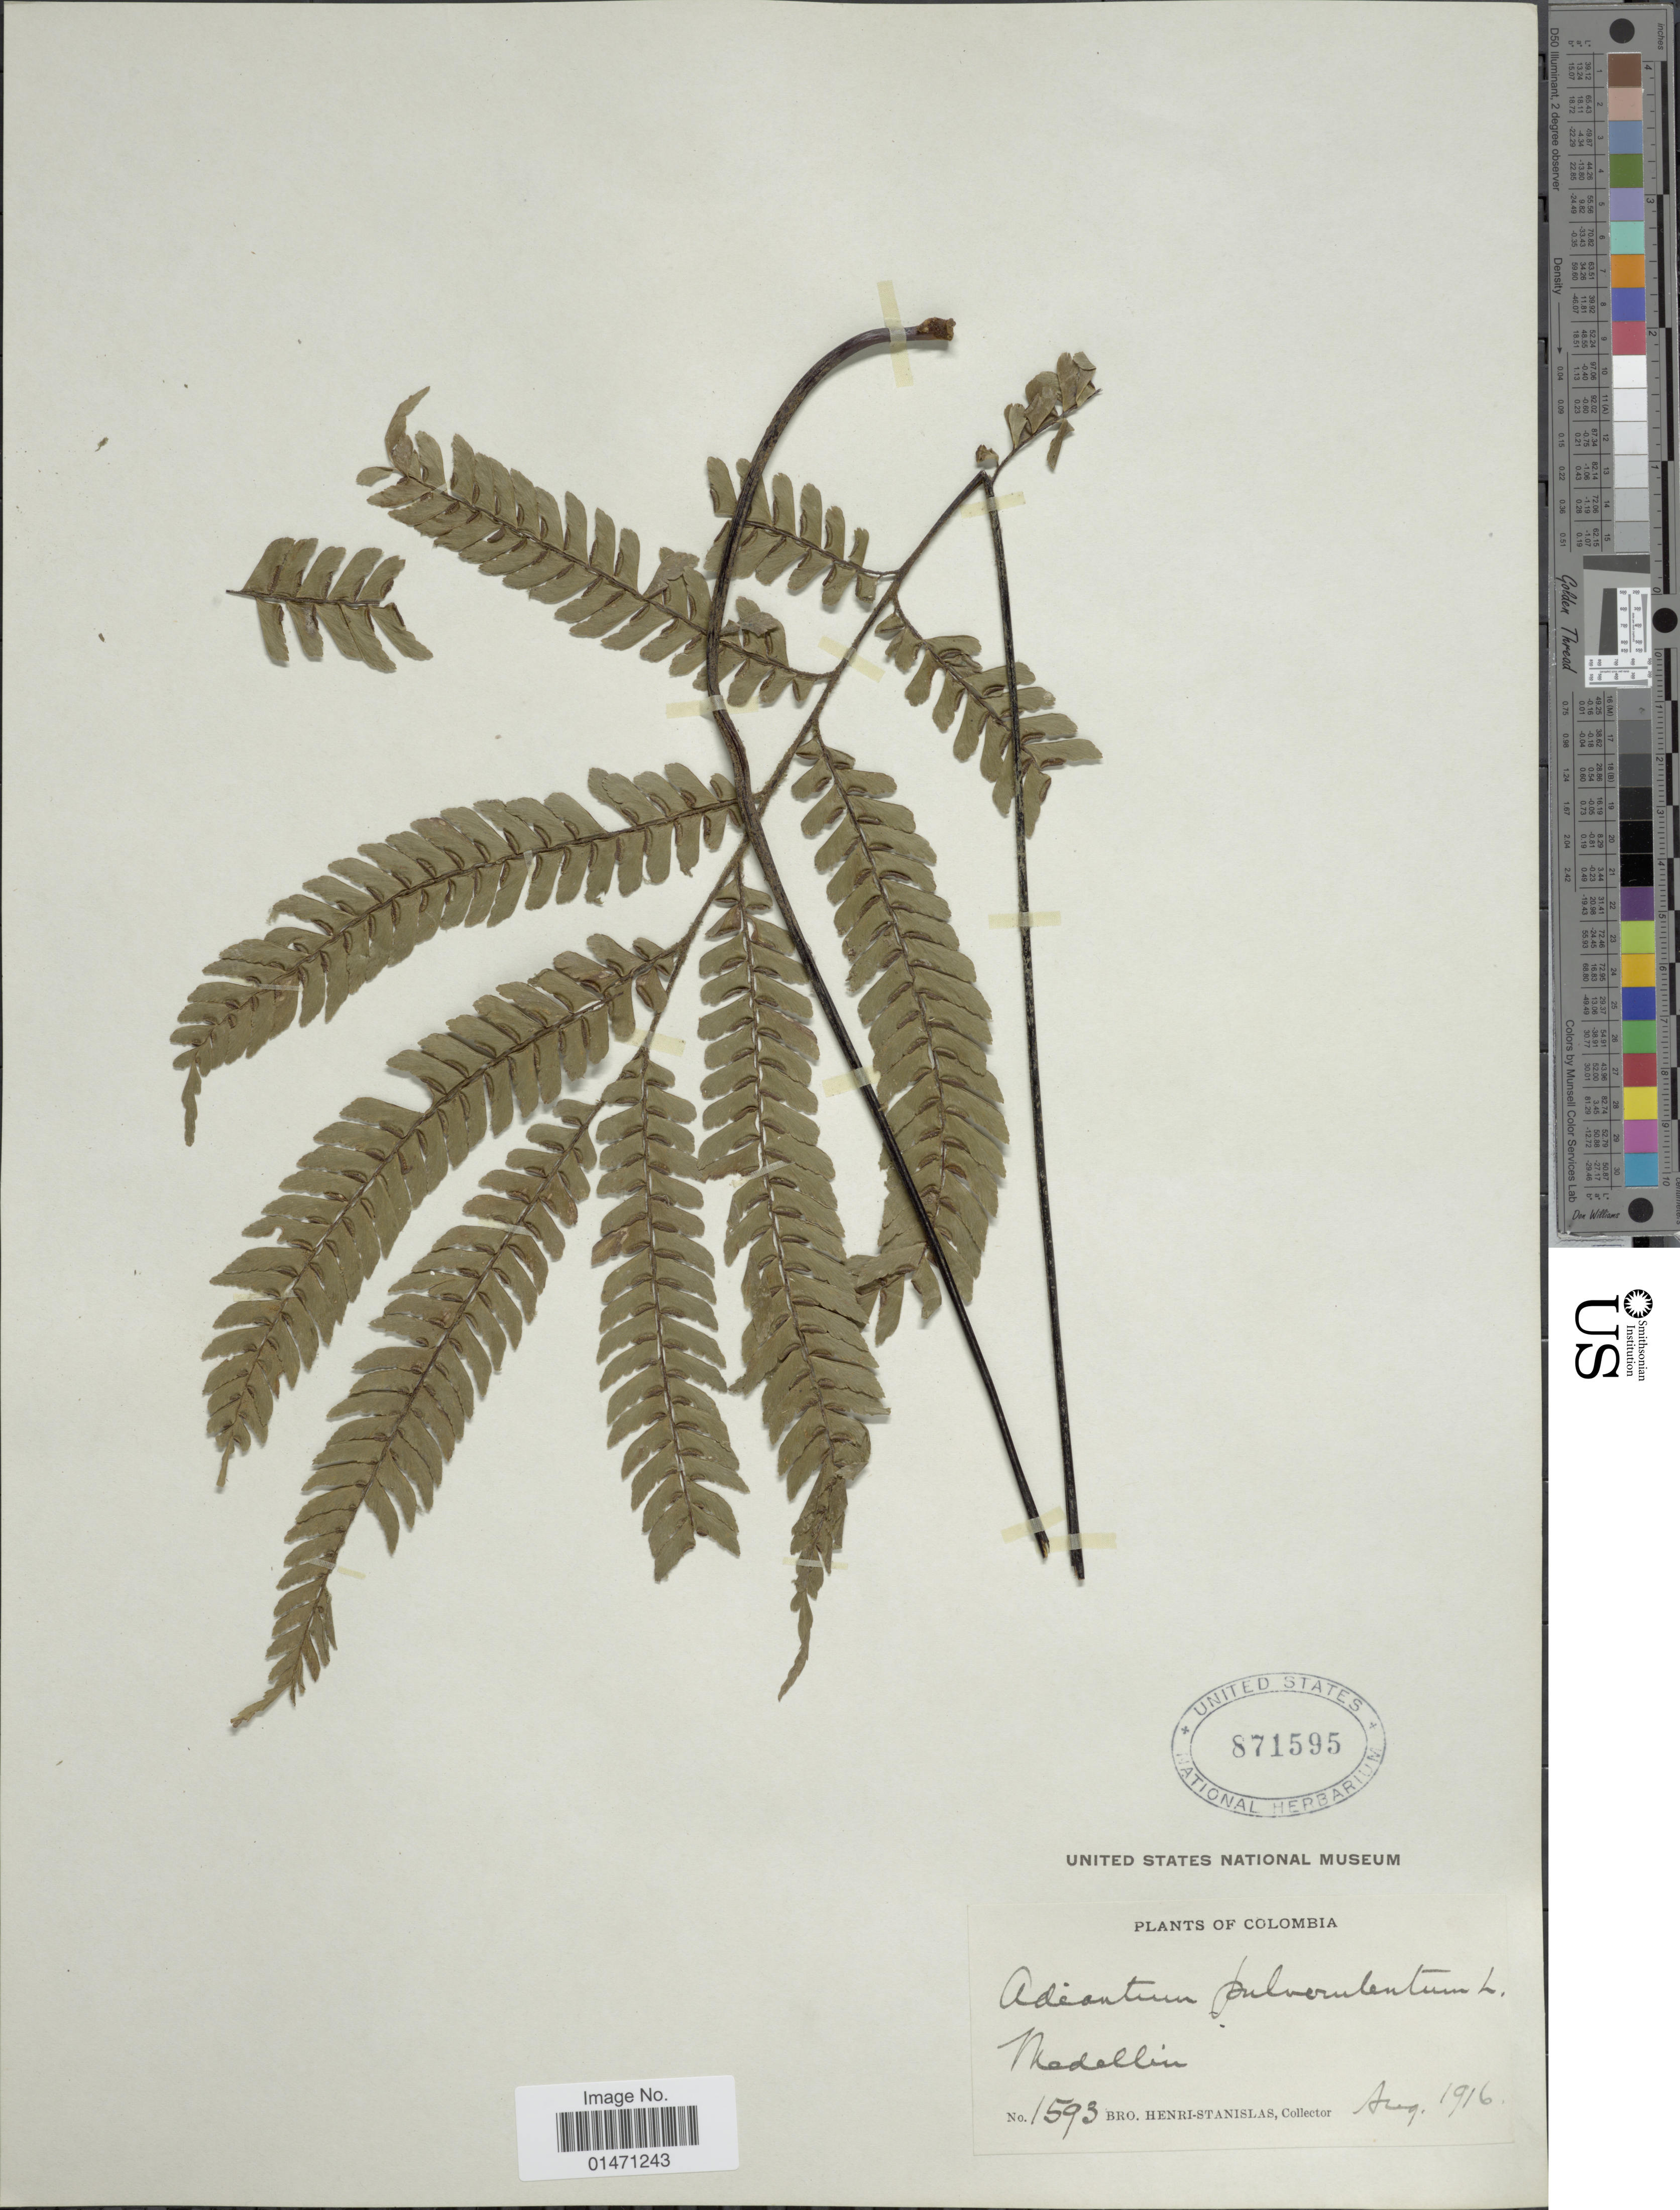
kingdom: Plantae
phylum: Tracheophyta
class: Polypodiopsida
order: Polypodiales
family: Pteridaceae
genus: Adiantum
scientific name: Adiantum pulverulentum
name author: L.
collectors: Henri-Stanislas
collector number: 1593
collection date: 1916-08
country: Colombia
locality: Plants of Colombia, Medellin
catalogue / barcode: US 871595